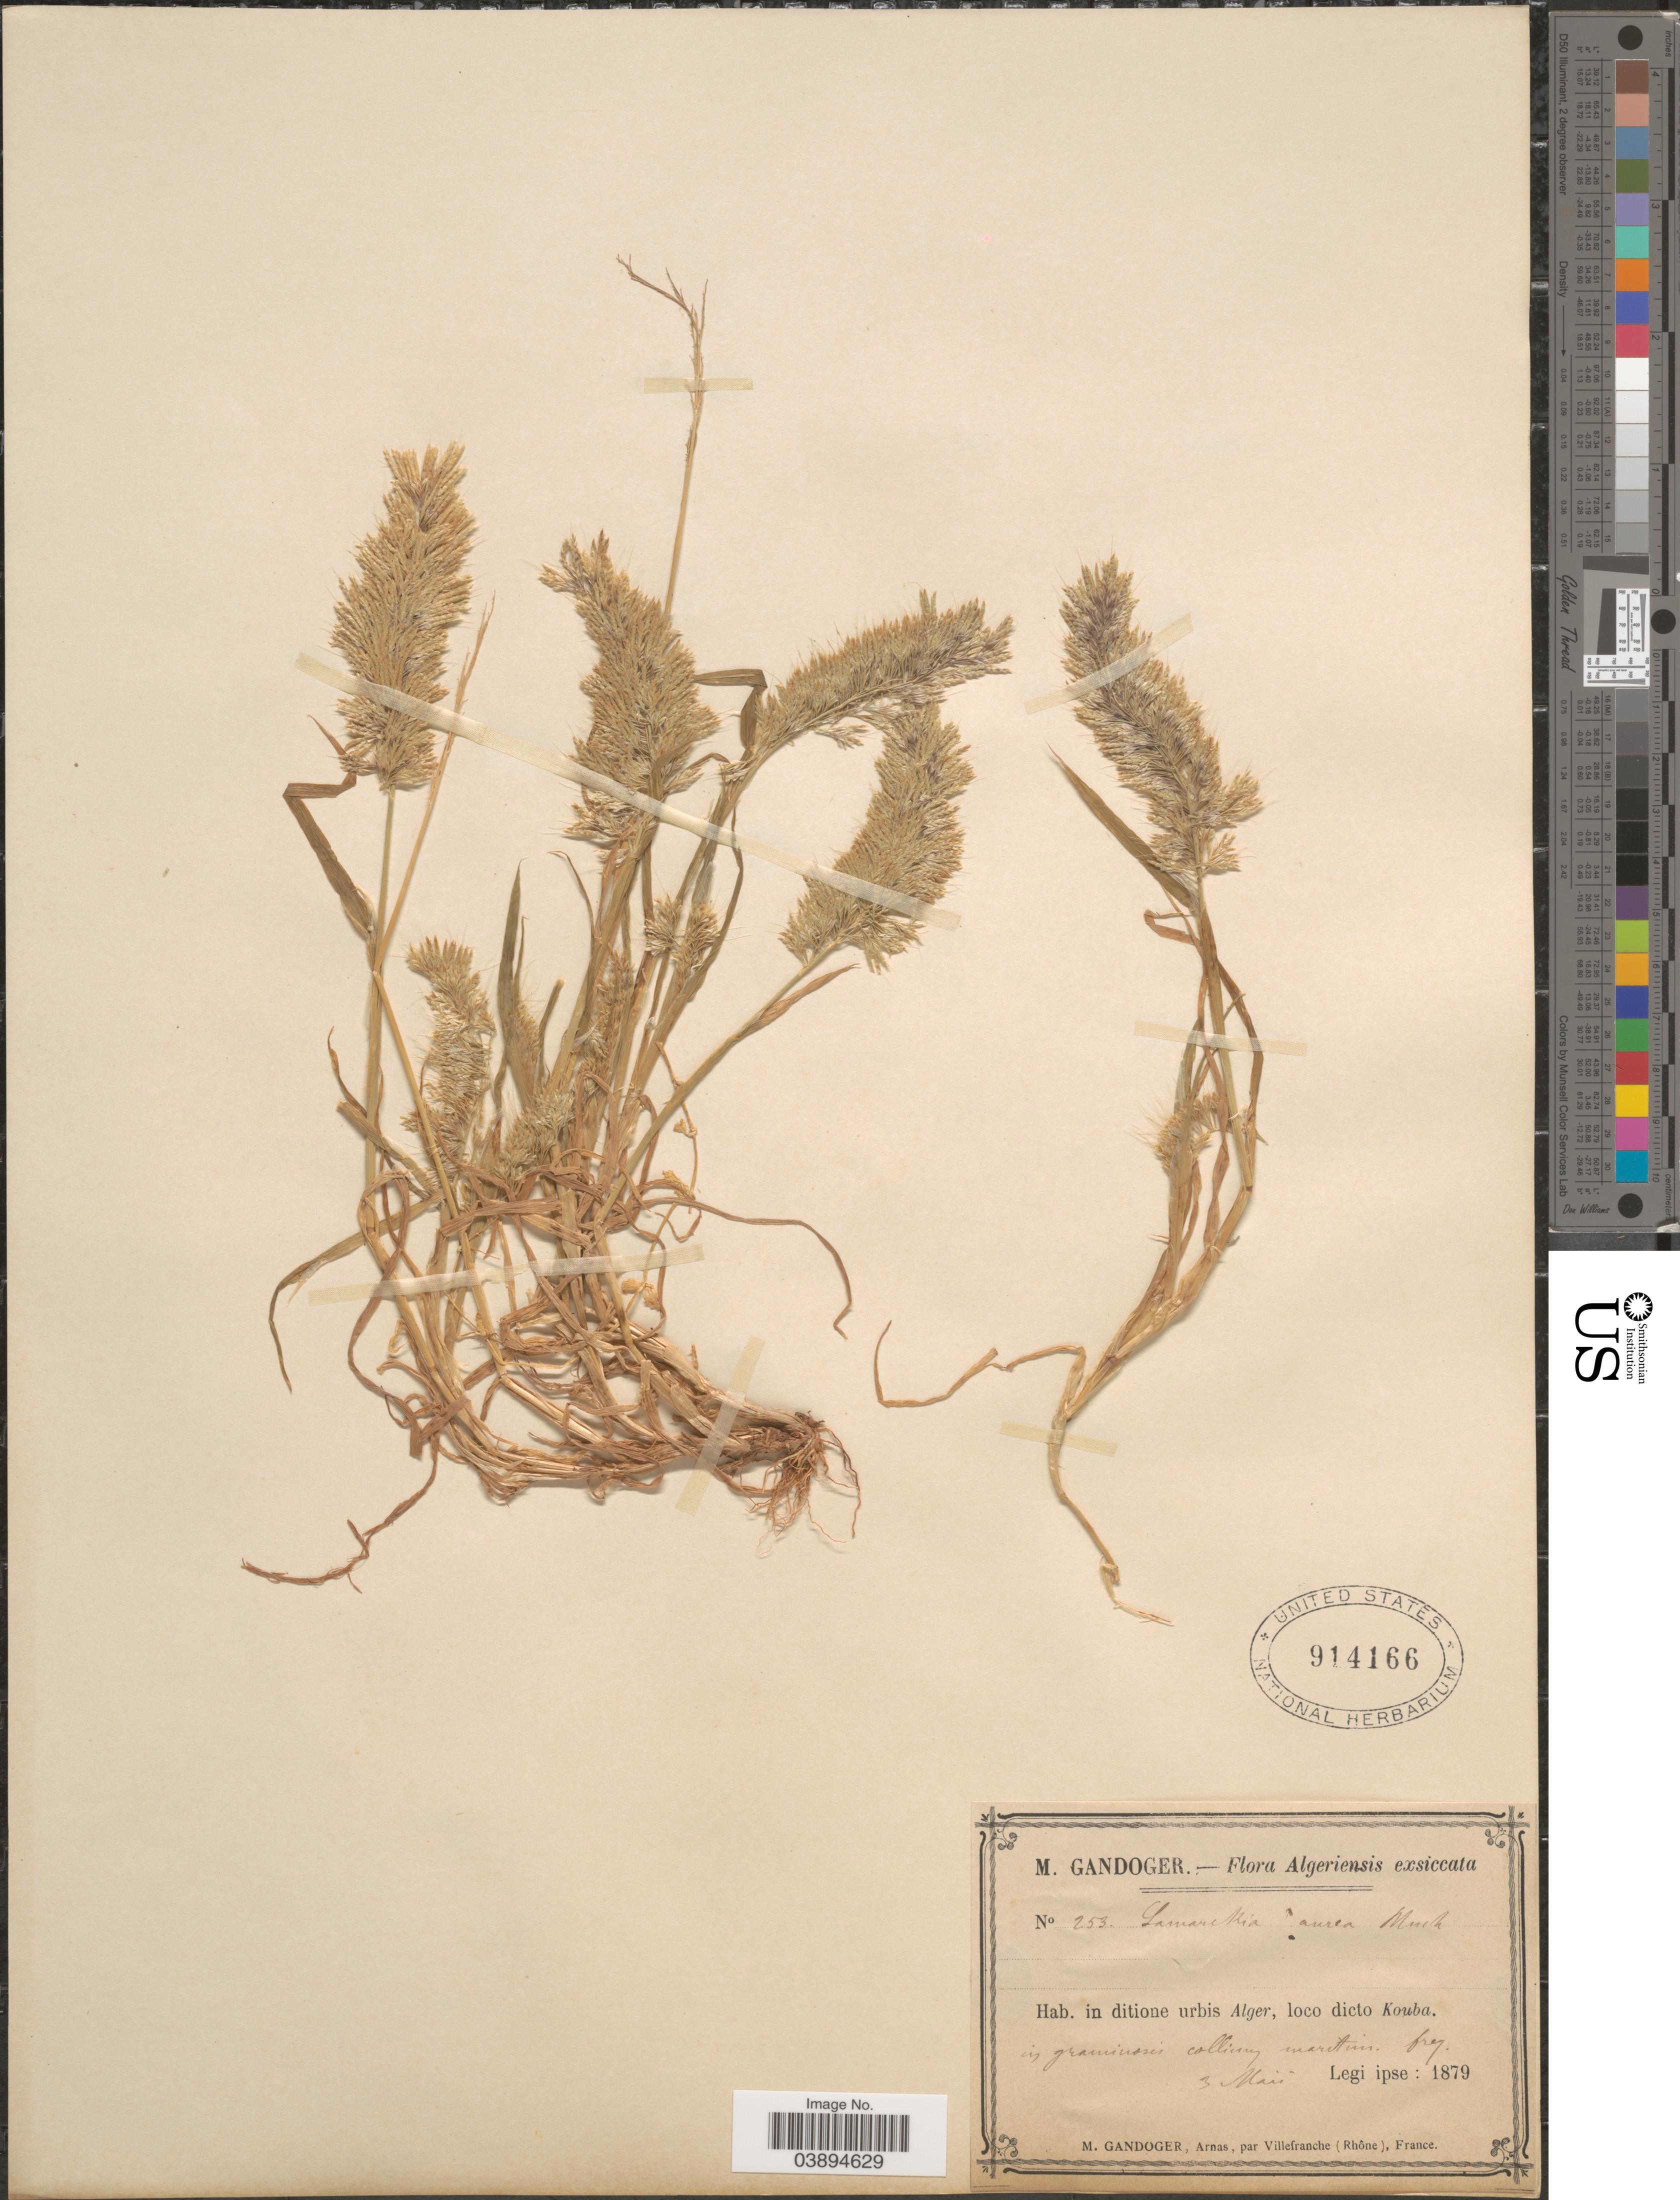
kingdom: Plantae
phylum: Tracheophyta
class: Liliopsida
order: Poales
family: Poaceae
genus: Lamarckia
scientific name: Lamarckia aurea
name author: (L.) Moench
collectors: M. Gandoger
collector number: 253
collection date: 1879-05-03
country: Algeria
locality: In ditione urbis Alger, loco dicto Kouba.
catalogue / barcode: US 914166